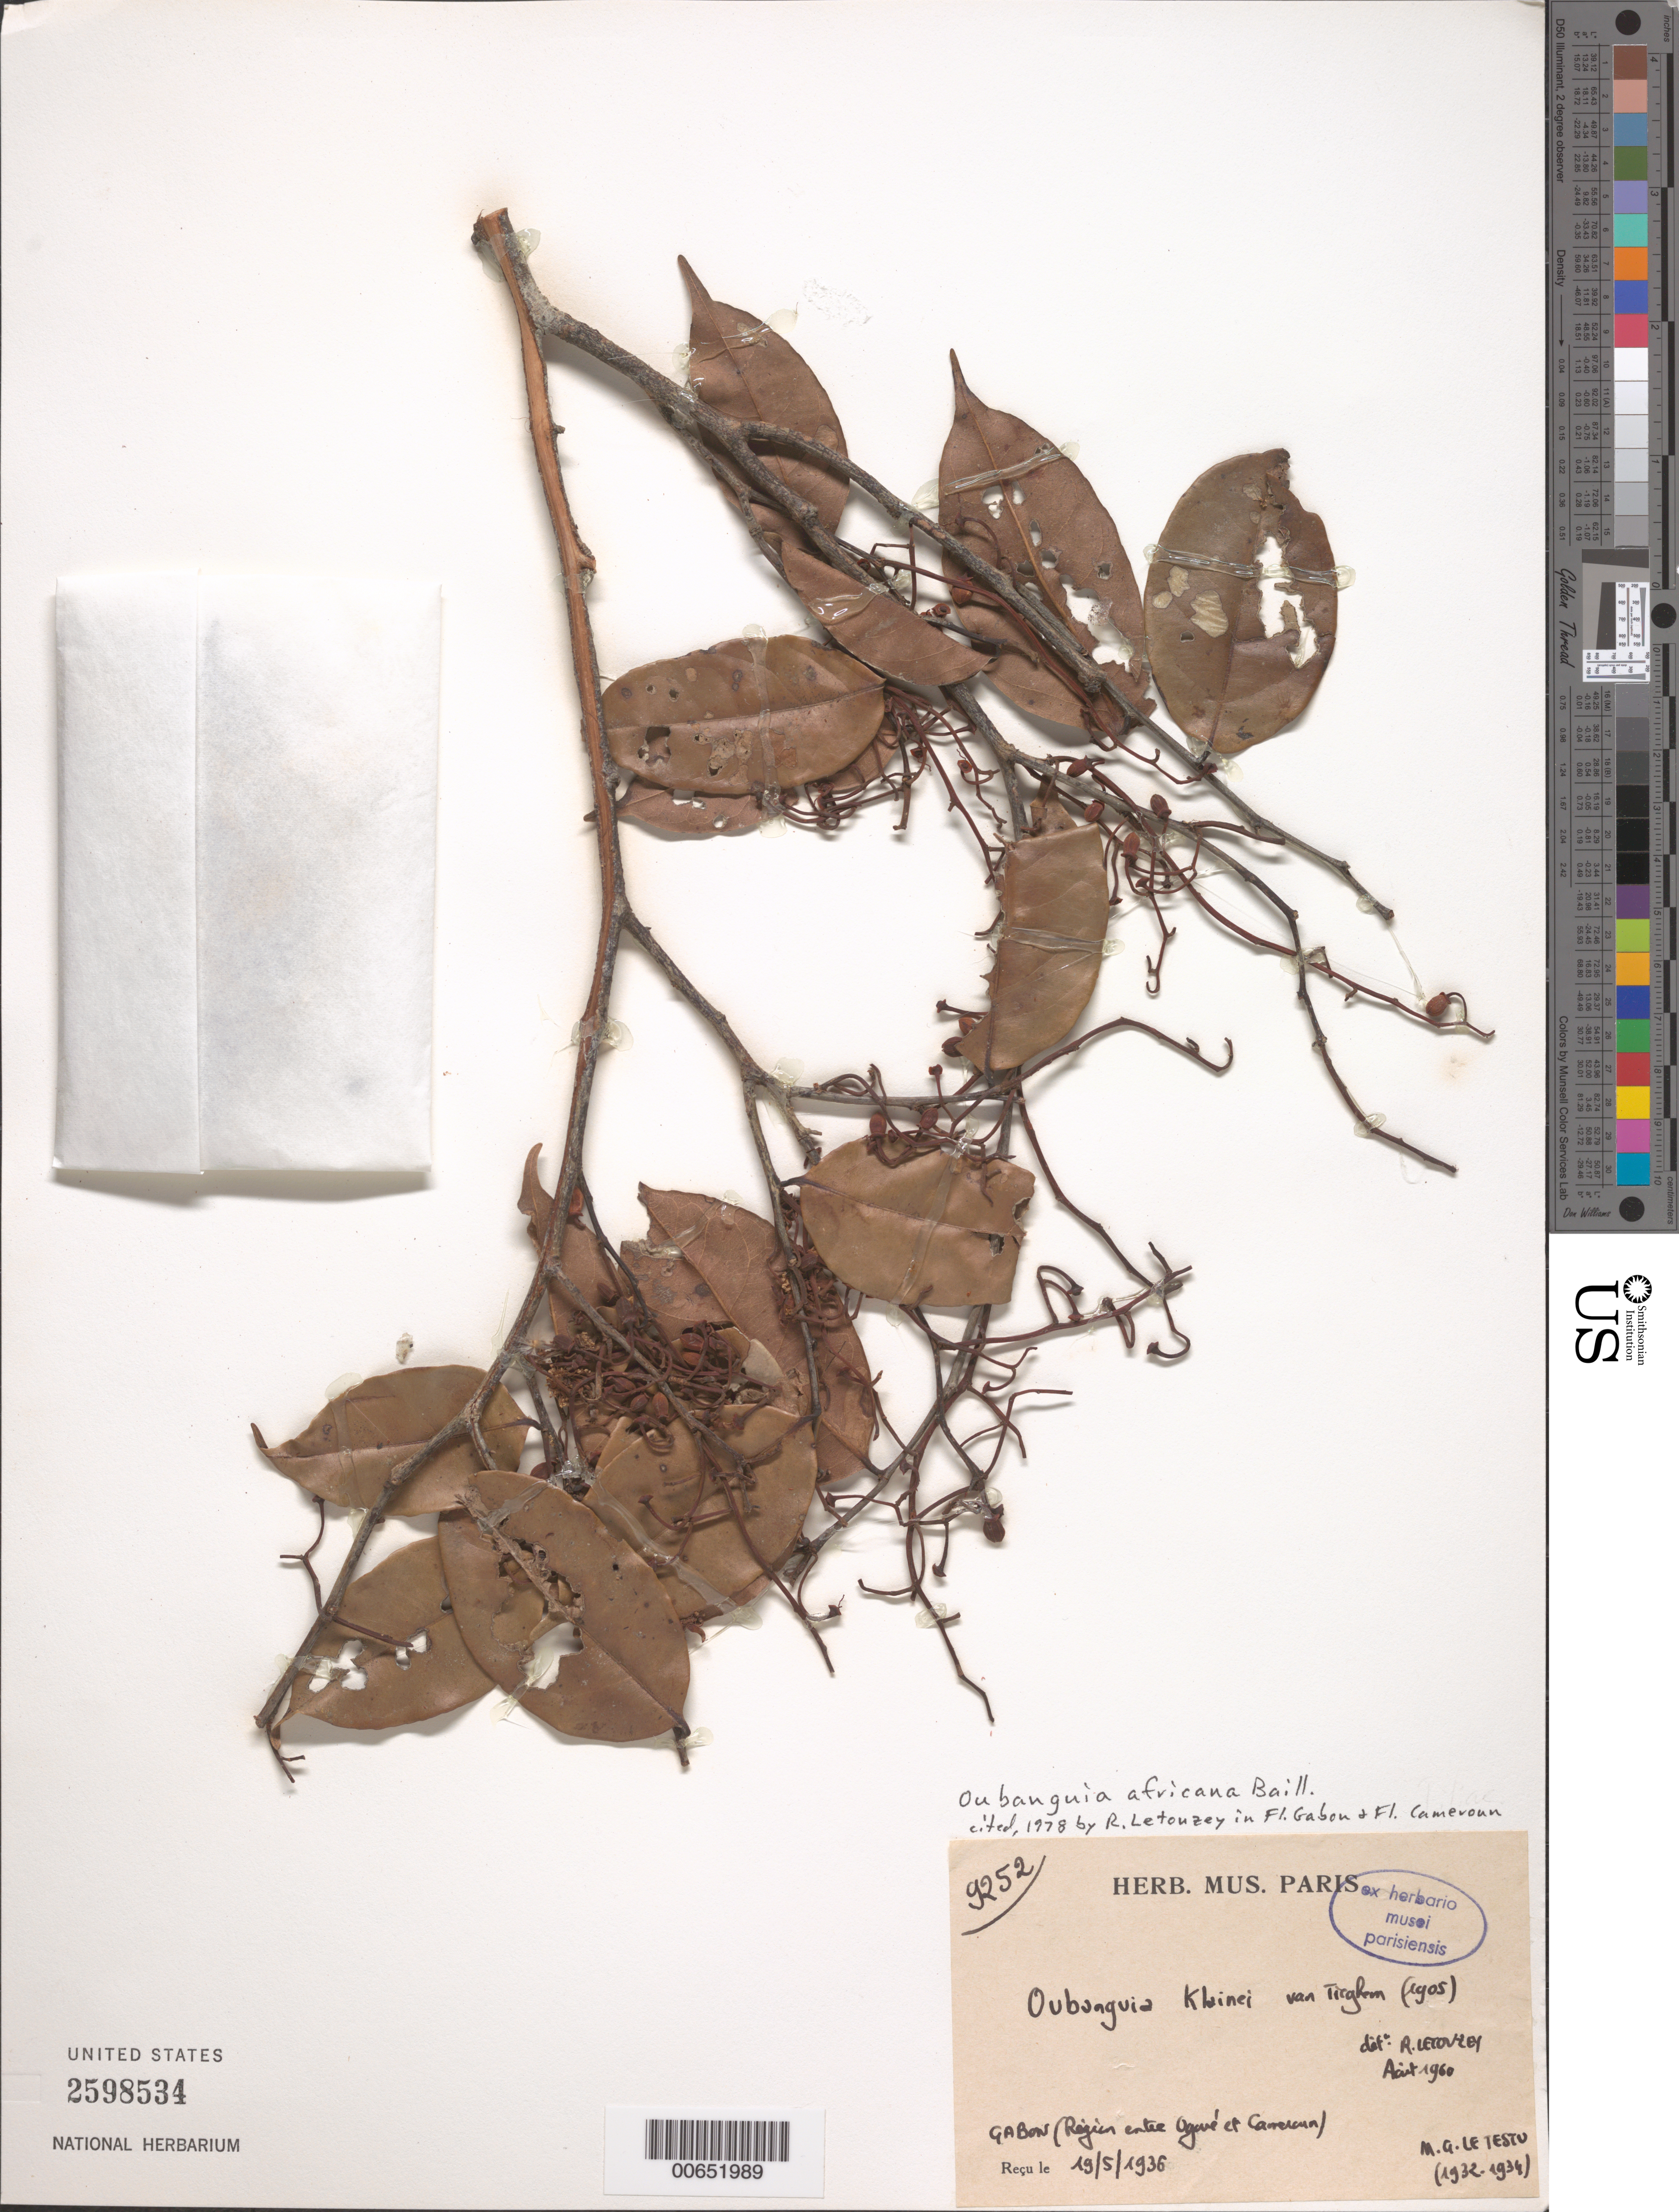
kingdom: Plantae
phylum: Tracheophyta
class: Magnoliopsida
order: Ericales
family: Lecythidaceae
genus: Oubanguia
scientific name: Oubanguia africana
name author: Baill.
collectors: G. Le Testu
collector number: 9252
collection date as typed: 1932 to -- -- 1934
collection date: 1932/1934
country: Gabon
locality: Between Ogooué and Cameroon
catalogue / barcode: US 2598534